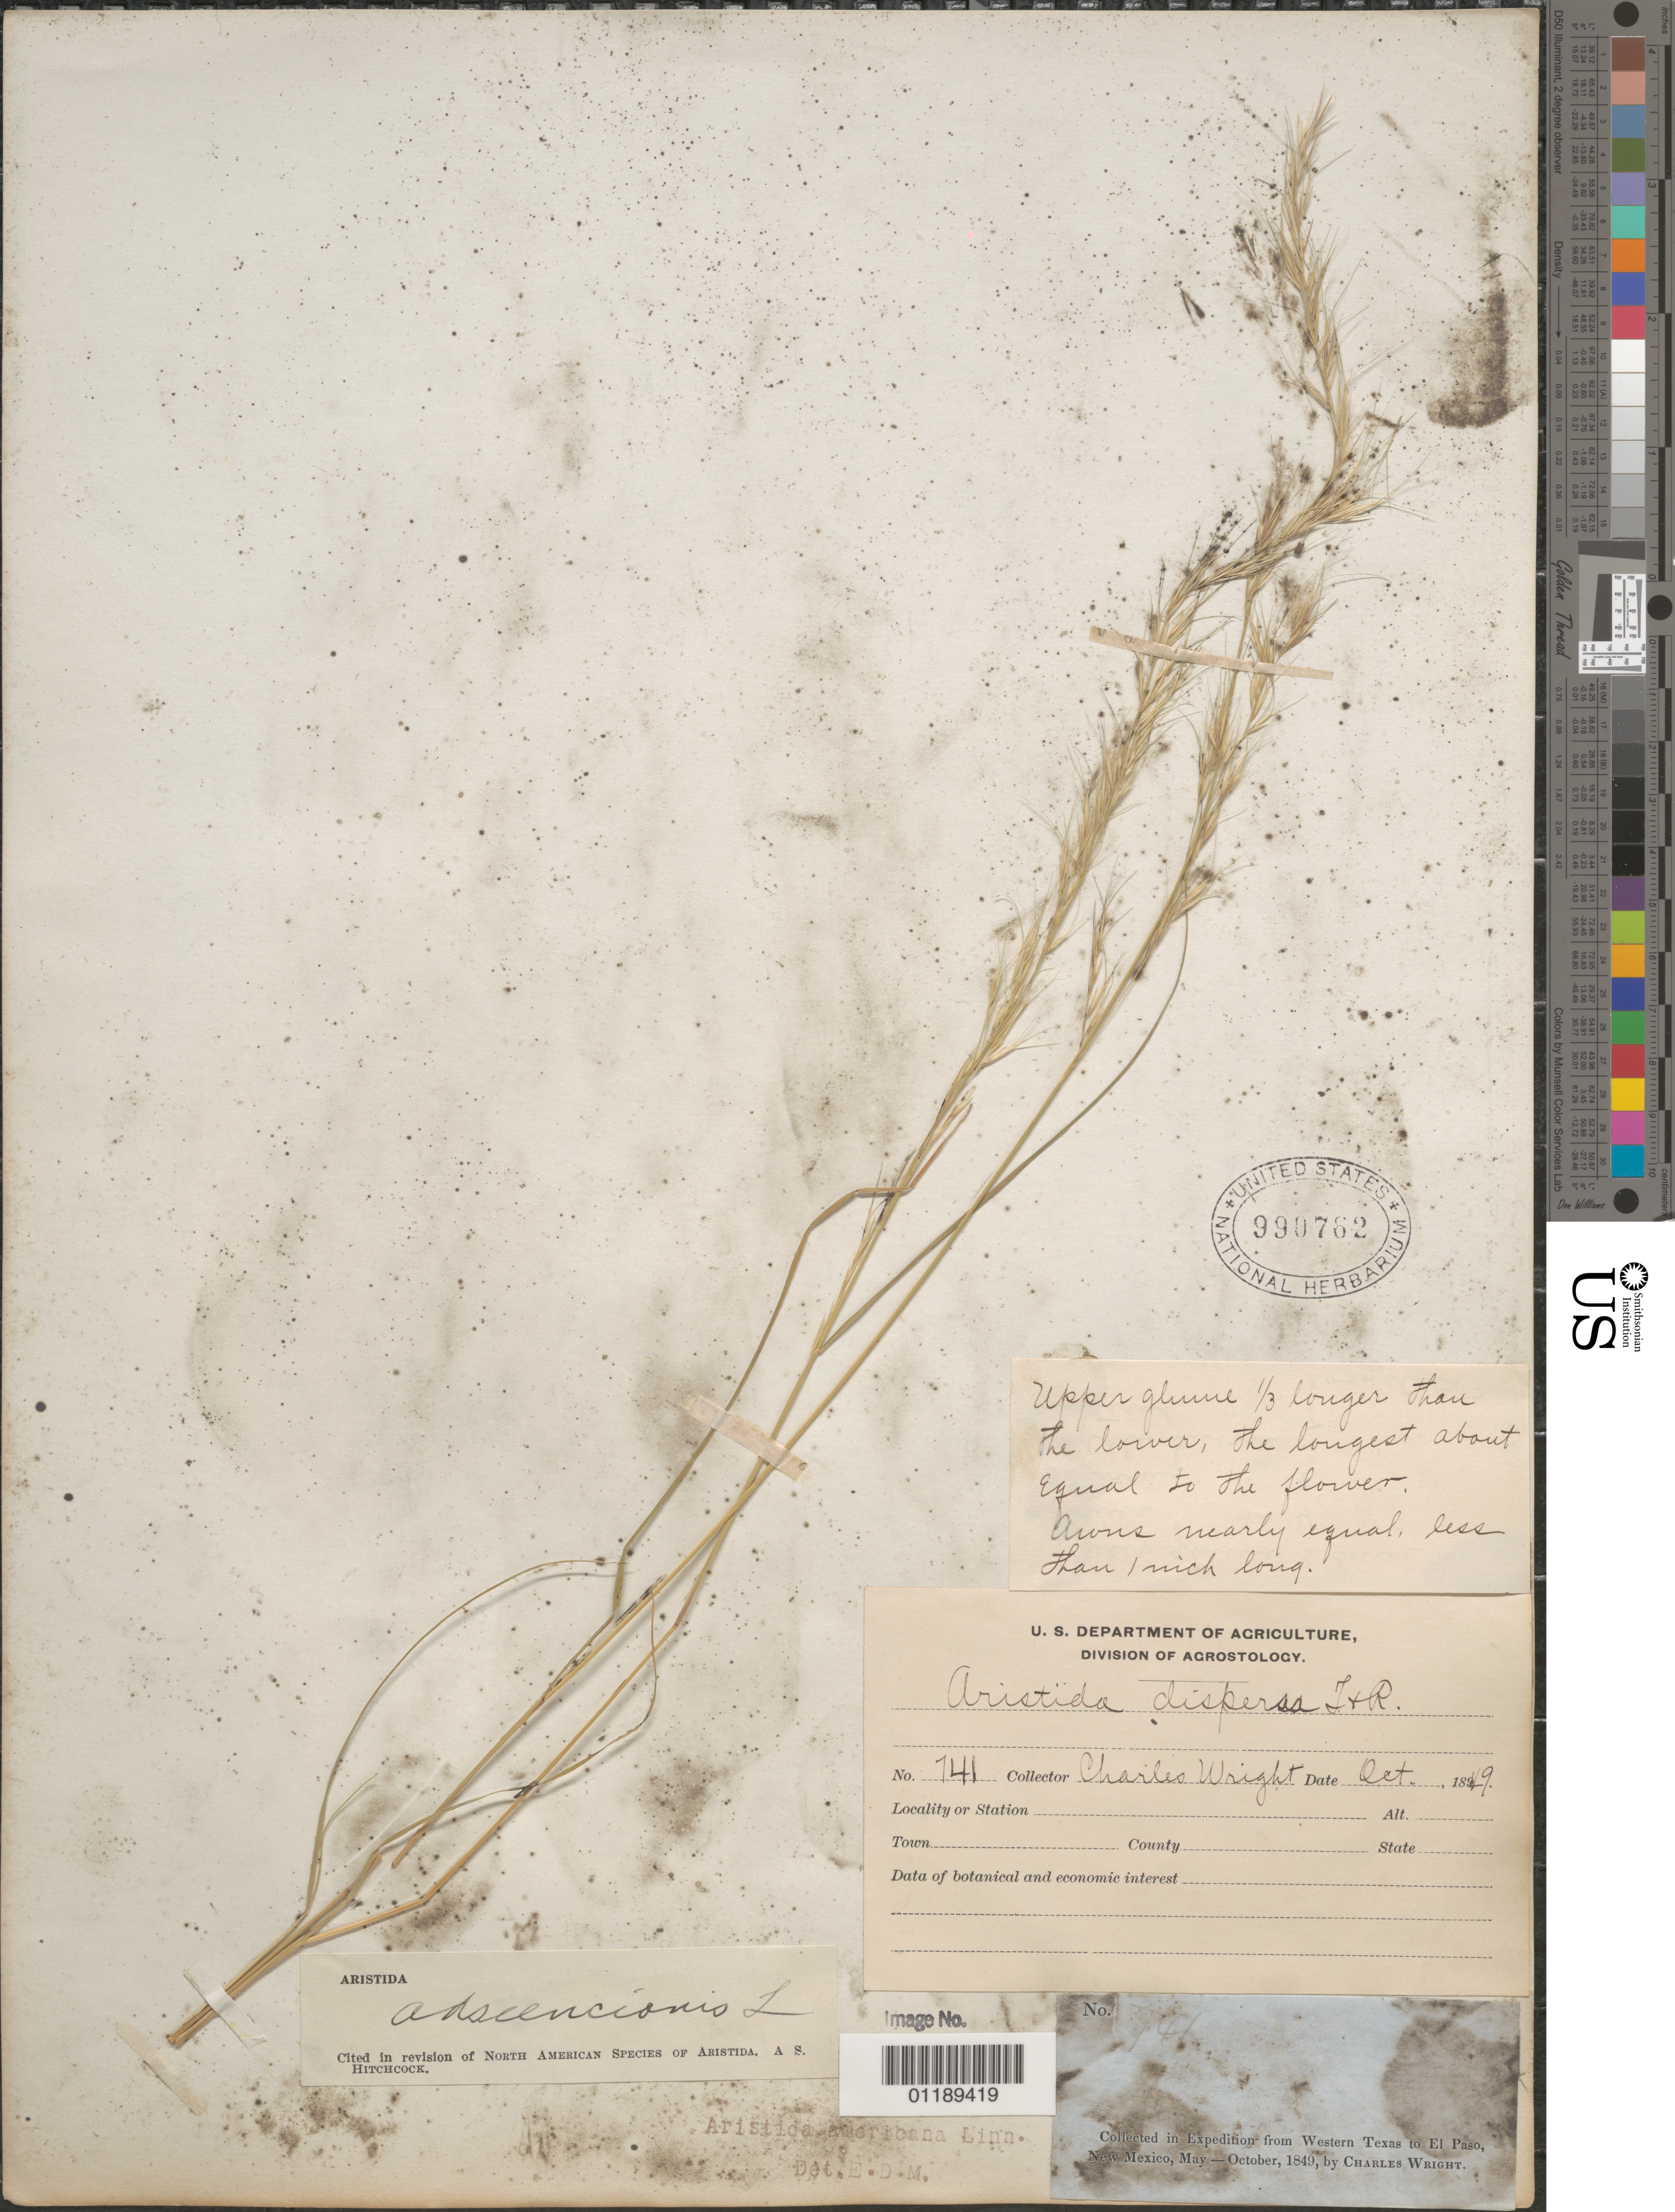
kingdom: Plantae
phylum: Tracheophyta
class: Liliopsida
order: Poales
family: Poaceae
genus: Aristida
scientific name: Aristida adscensionis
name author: L.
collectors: C. Wright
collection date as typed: May 1849 to -- Oct 1849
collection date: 1849-05/1849-10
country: United States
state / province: New Mexico / Texas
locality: W Texas to El Paso, New Mexico.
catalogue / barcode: US 990762